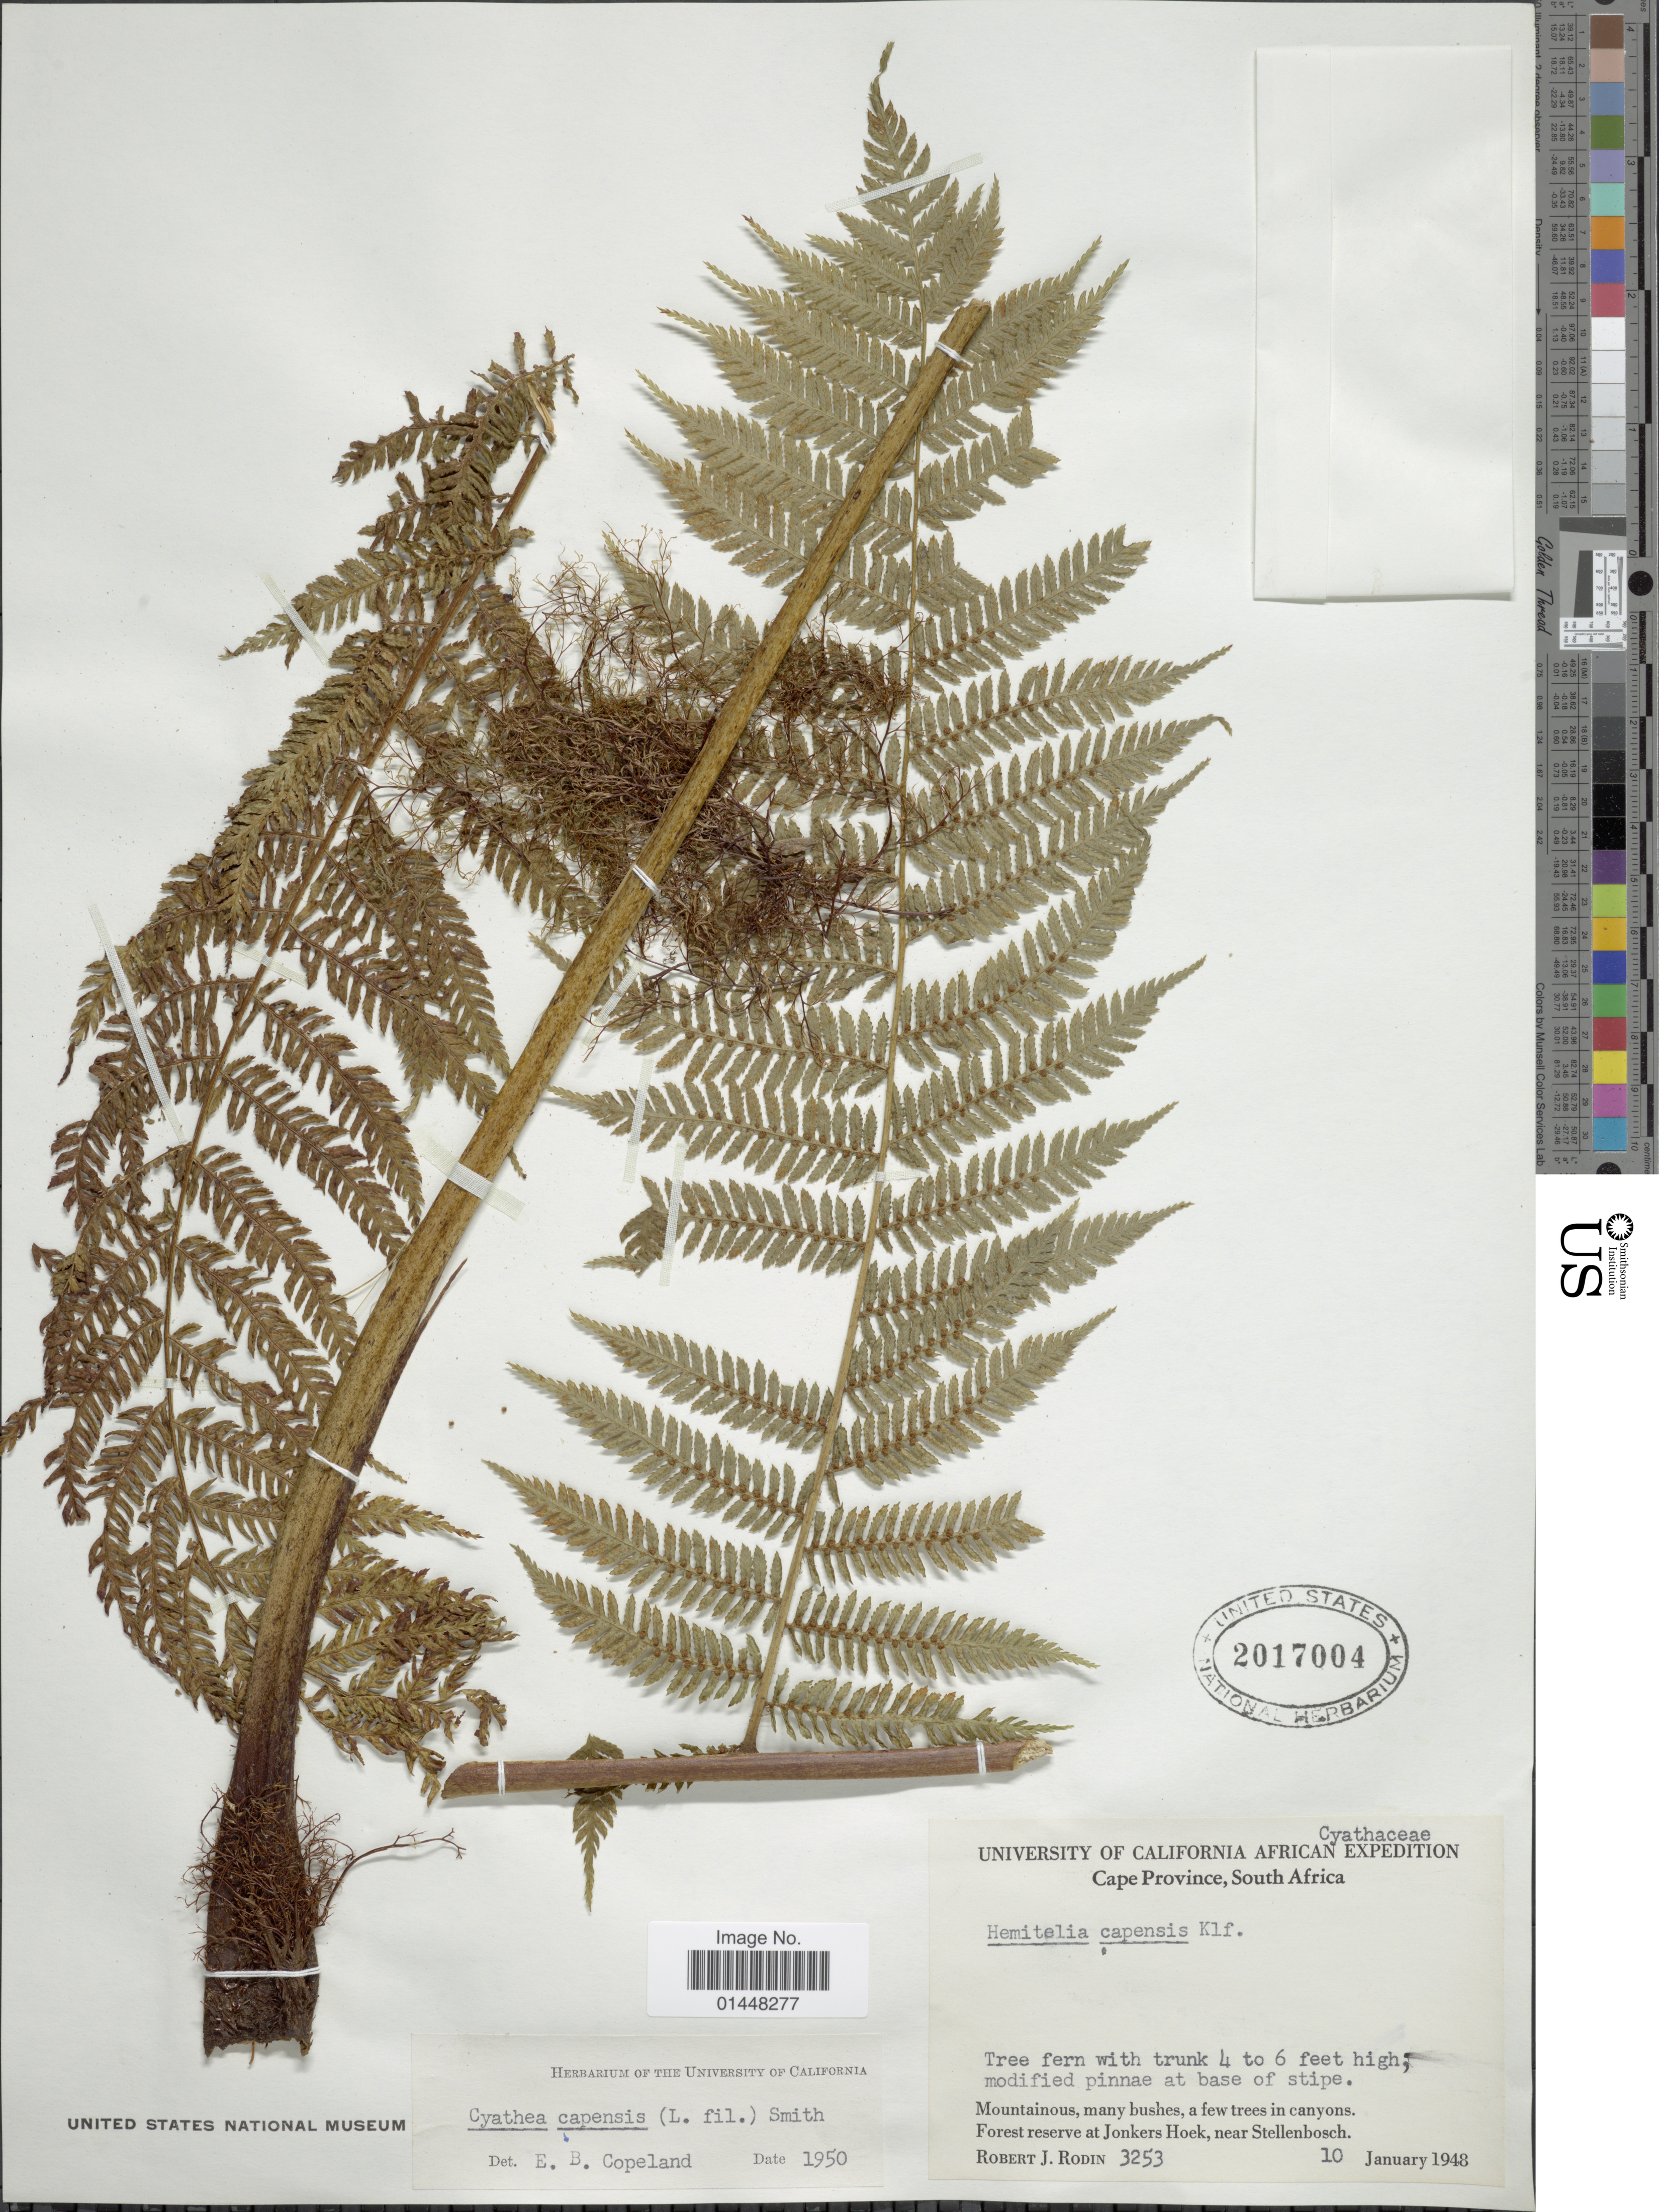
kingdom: Plantae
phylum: Tracheophyta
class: Polypodiopsida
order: Cyatheales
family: Cyatheaceae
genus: Gymnosphaera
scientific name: Gymnosphaera capensis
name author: (L. f.)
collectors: R. J. Rodin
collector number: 3253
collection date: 1948-01-10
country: South Africa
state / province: Western Cape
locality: Mountainous, many bushes, a few trees in canyons. Forest reserve at Jonkers Hoek, near Stellenbosch.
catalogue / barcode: US 2017004